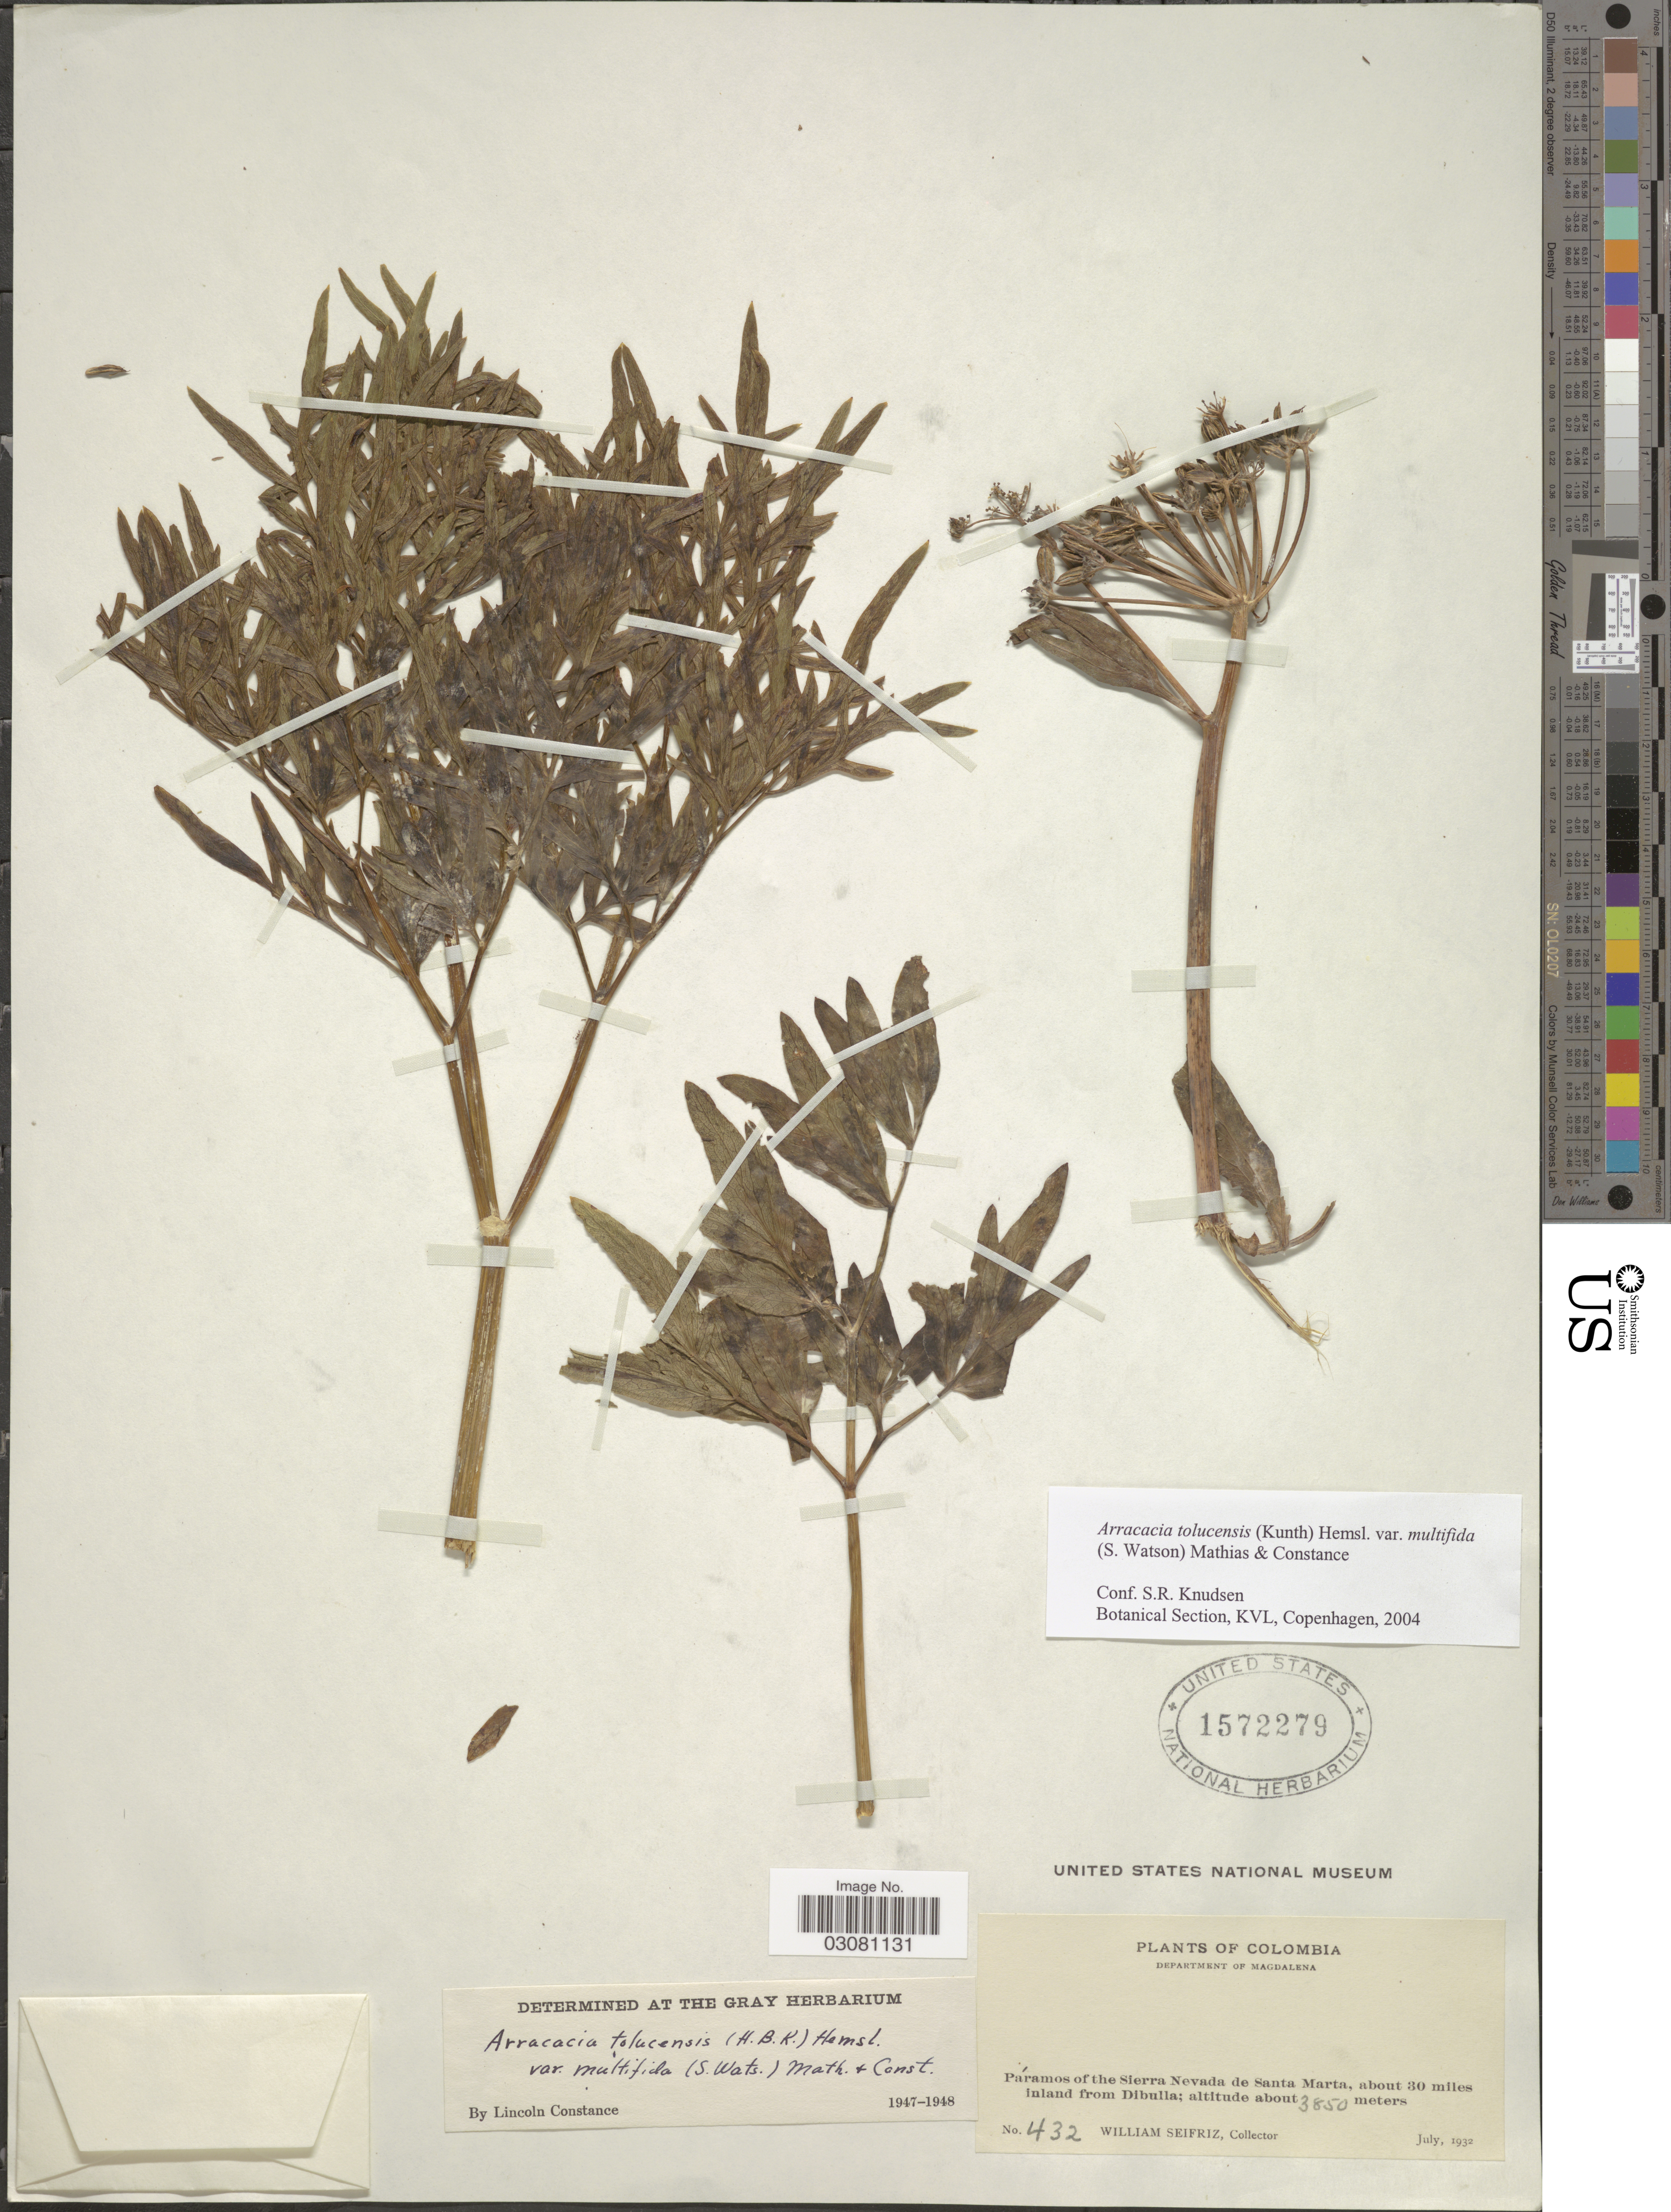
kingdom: Plantae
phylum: Tracheophyta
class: Magnoliopsida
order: Apiales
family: Apiaceae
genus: Arracacia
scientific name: Arracacia tolucensis var. multifida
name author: (S. Watson) Mathias & Constance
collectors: W. Seifriz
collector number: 432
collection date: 1932-07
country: Colombia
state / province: Magdalena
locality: Department of Magdalena. Páramos of the Sierra Nevada de Santa Marta, about 30 miles inland from Dibulla.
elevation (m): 3850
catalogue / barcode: US 1572279